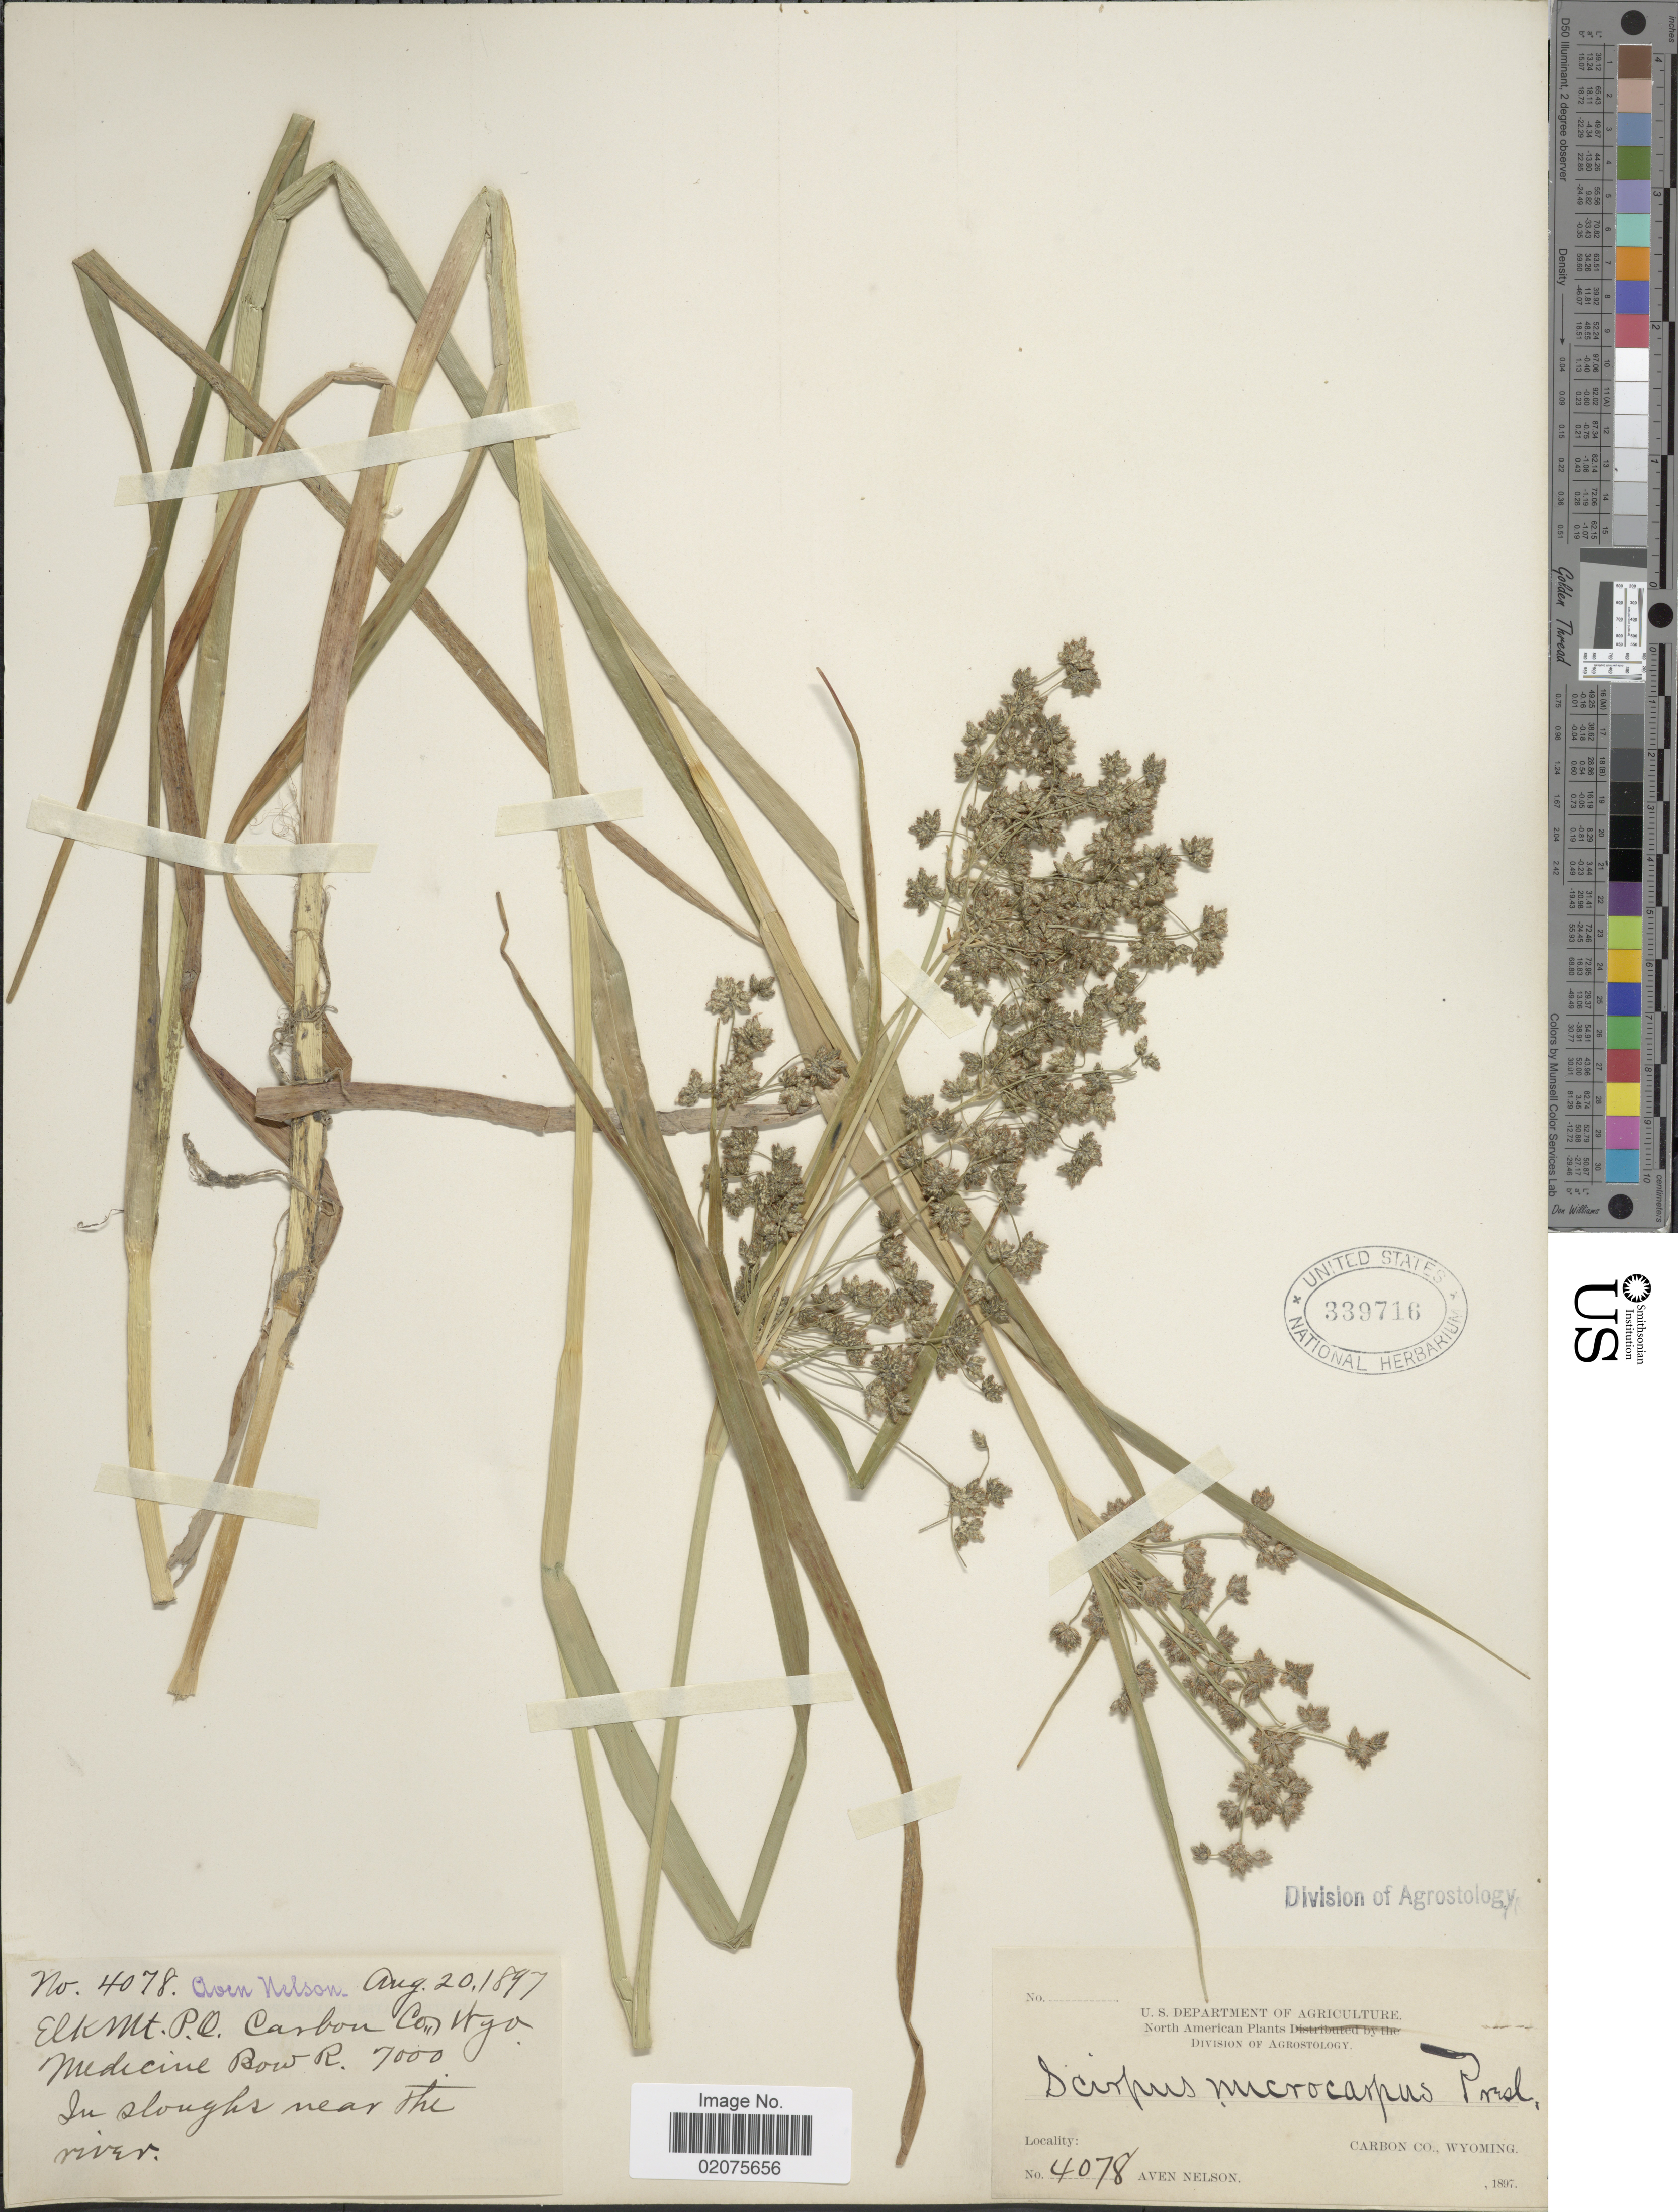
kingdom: Plantae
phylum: Tracheophyta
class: Liliopsida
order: Poales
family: Cyperaceae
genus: Scirpus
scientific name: Scirpus microcarpus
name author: J. Presl & C. Presl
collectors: A. Nelson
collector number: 4078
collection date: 1897-08-20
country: United States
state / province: Wyoming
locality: Elk Mt. P.O. Carbo Co., Wyo. Medicine Bow R. In sloughs near the river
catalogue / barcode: US 339716